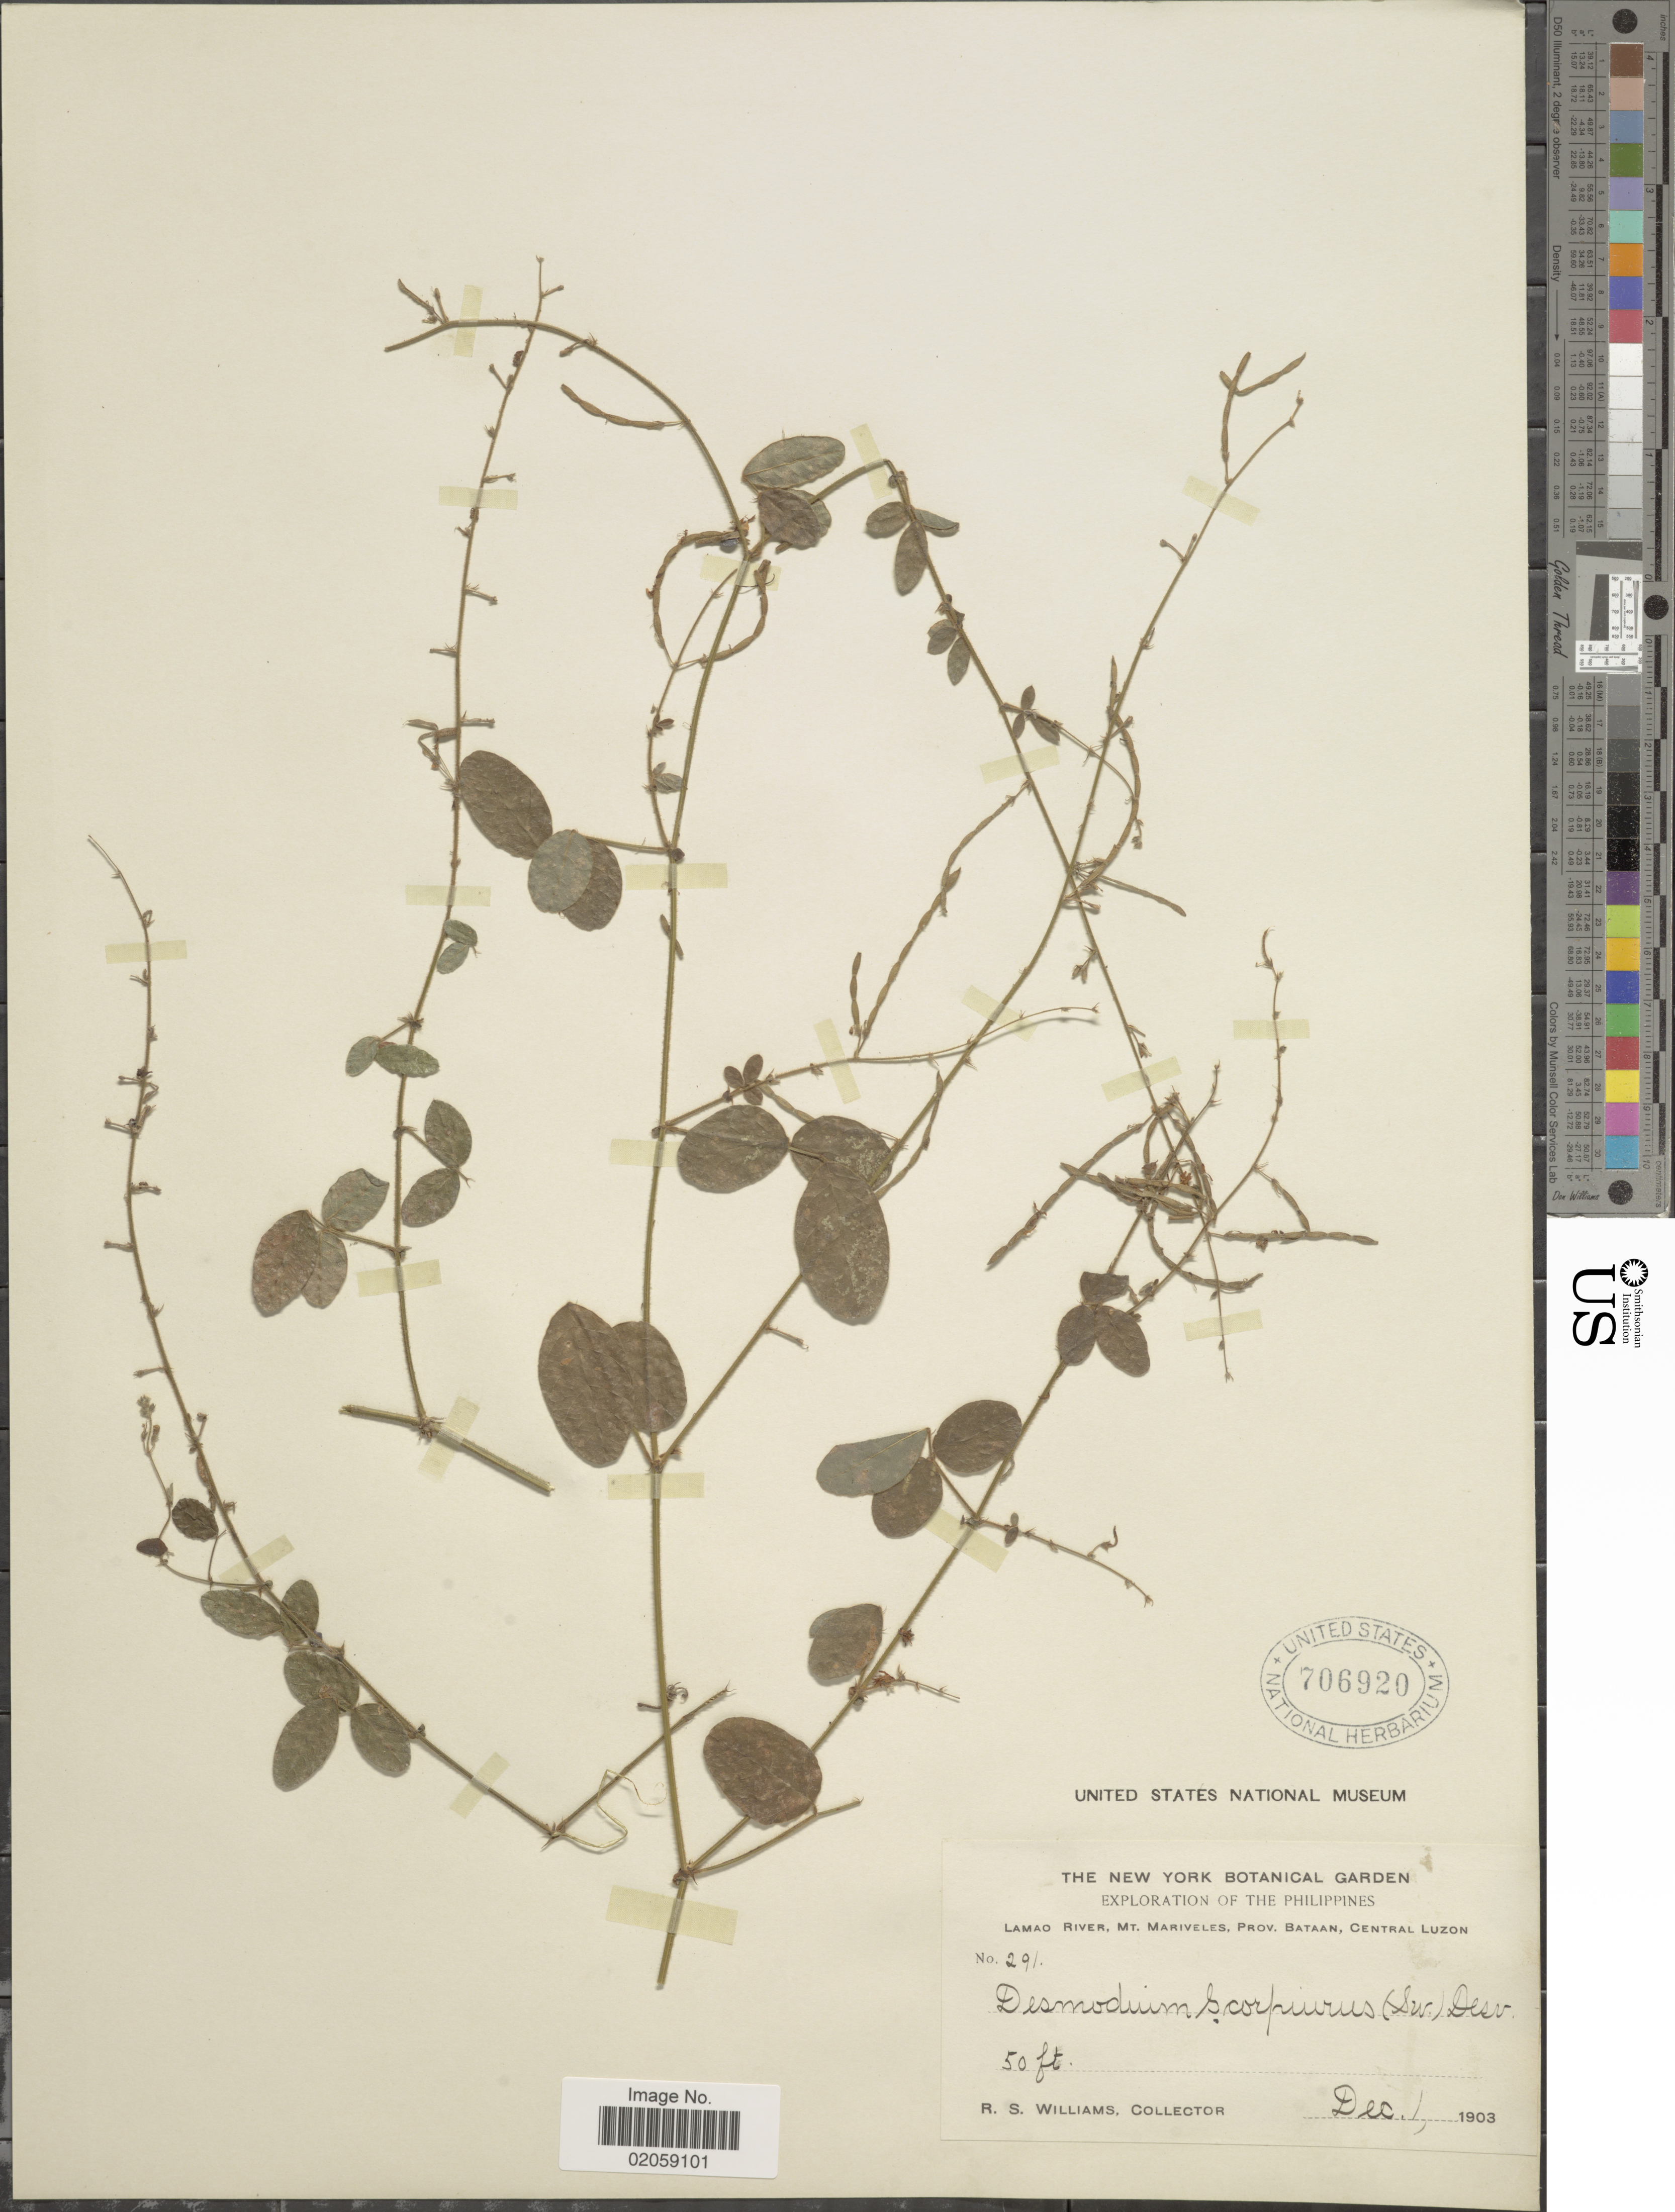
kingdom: Plantae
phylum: Tracheophyta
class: Magnoliopsida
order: Fabales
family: Fabaceae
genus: Desmodium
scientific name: Desmodium scorpiurus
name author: (Sw.) Desv. ex DC.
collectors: R. S. Williams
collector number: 291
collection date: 1903-12-01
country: Philippines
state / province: Central Luzon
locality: Lamao River, Mt. Mariveles, Prov. Bataan, Central Luzon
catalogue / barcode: US 706920